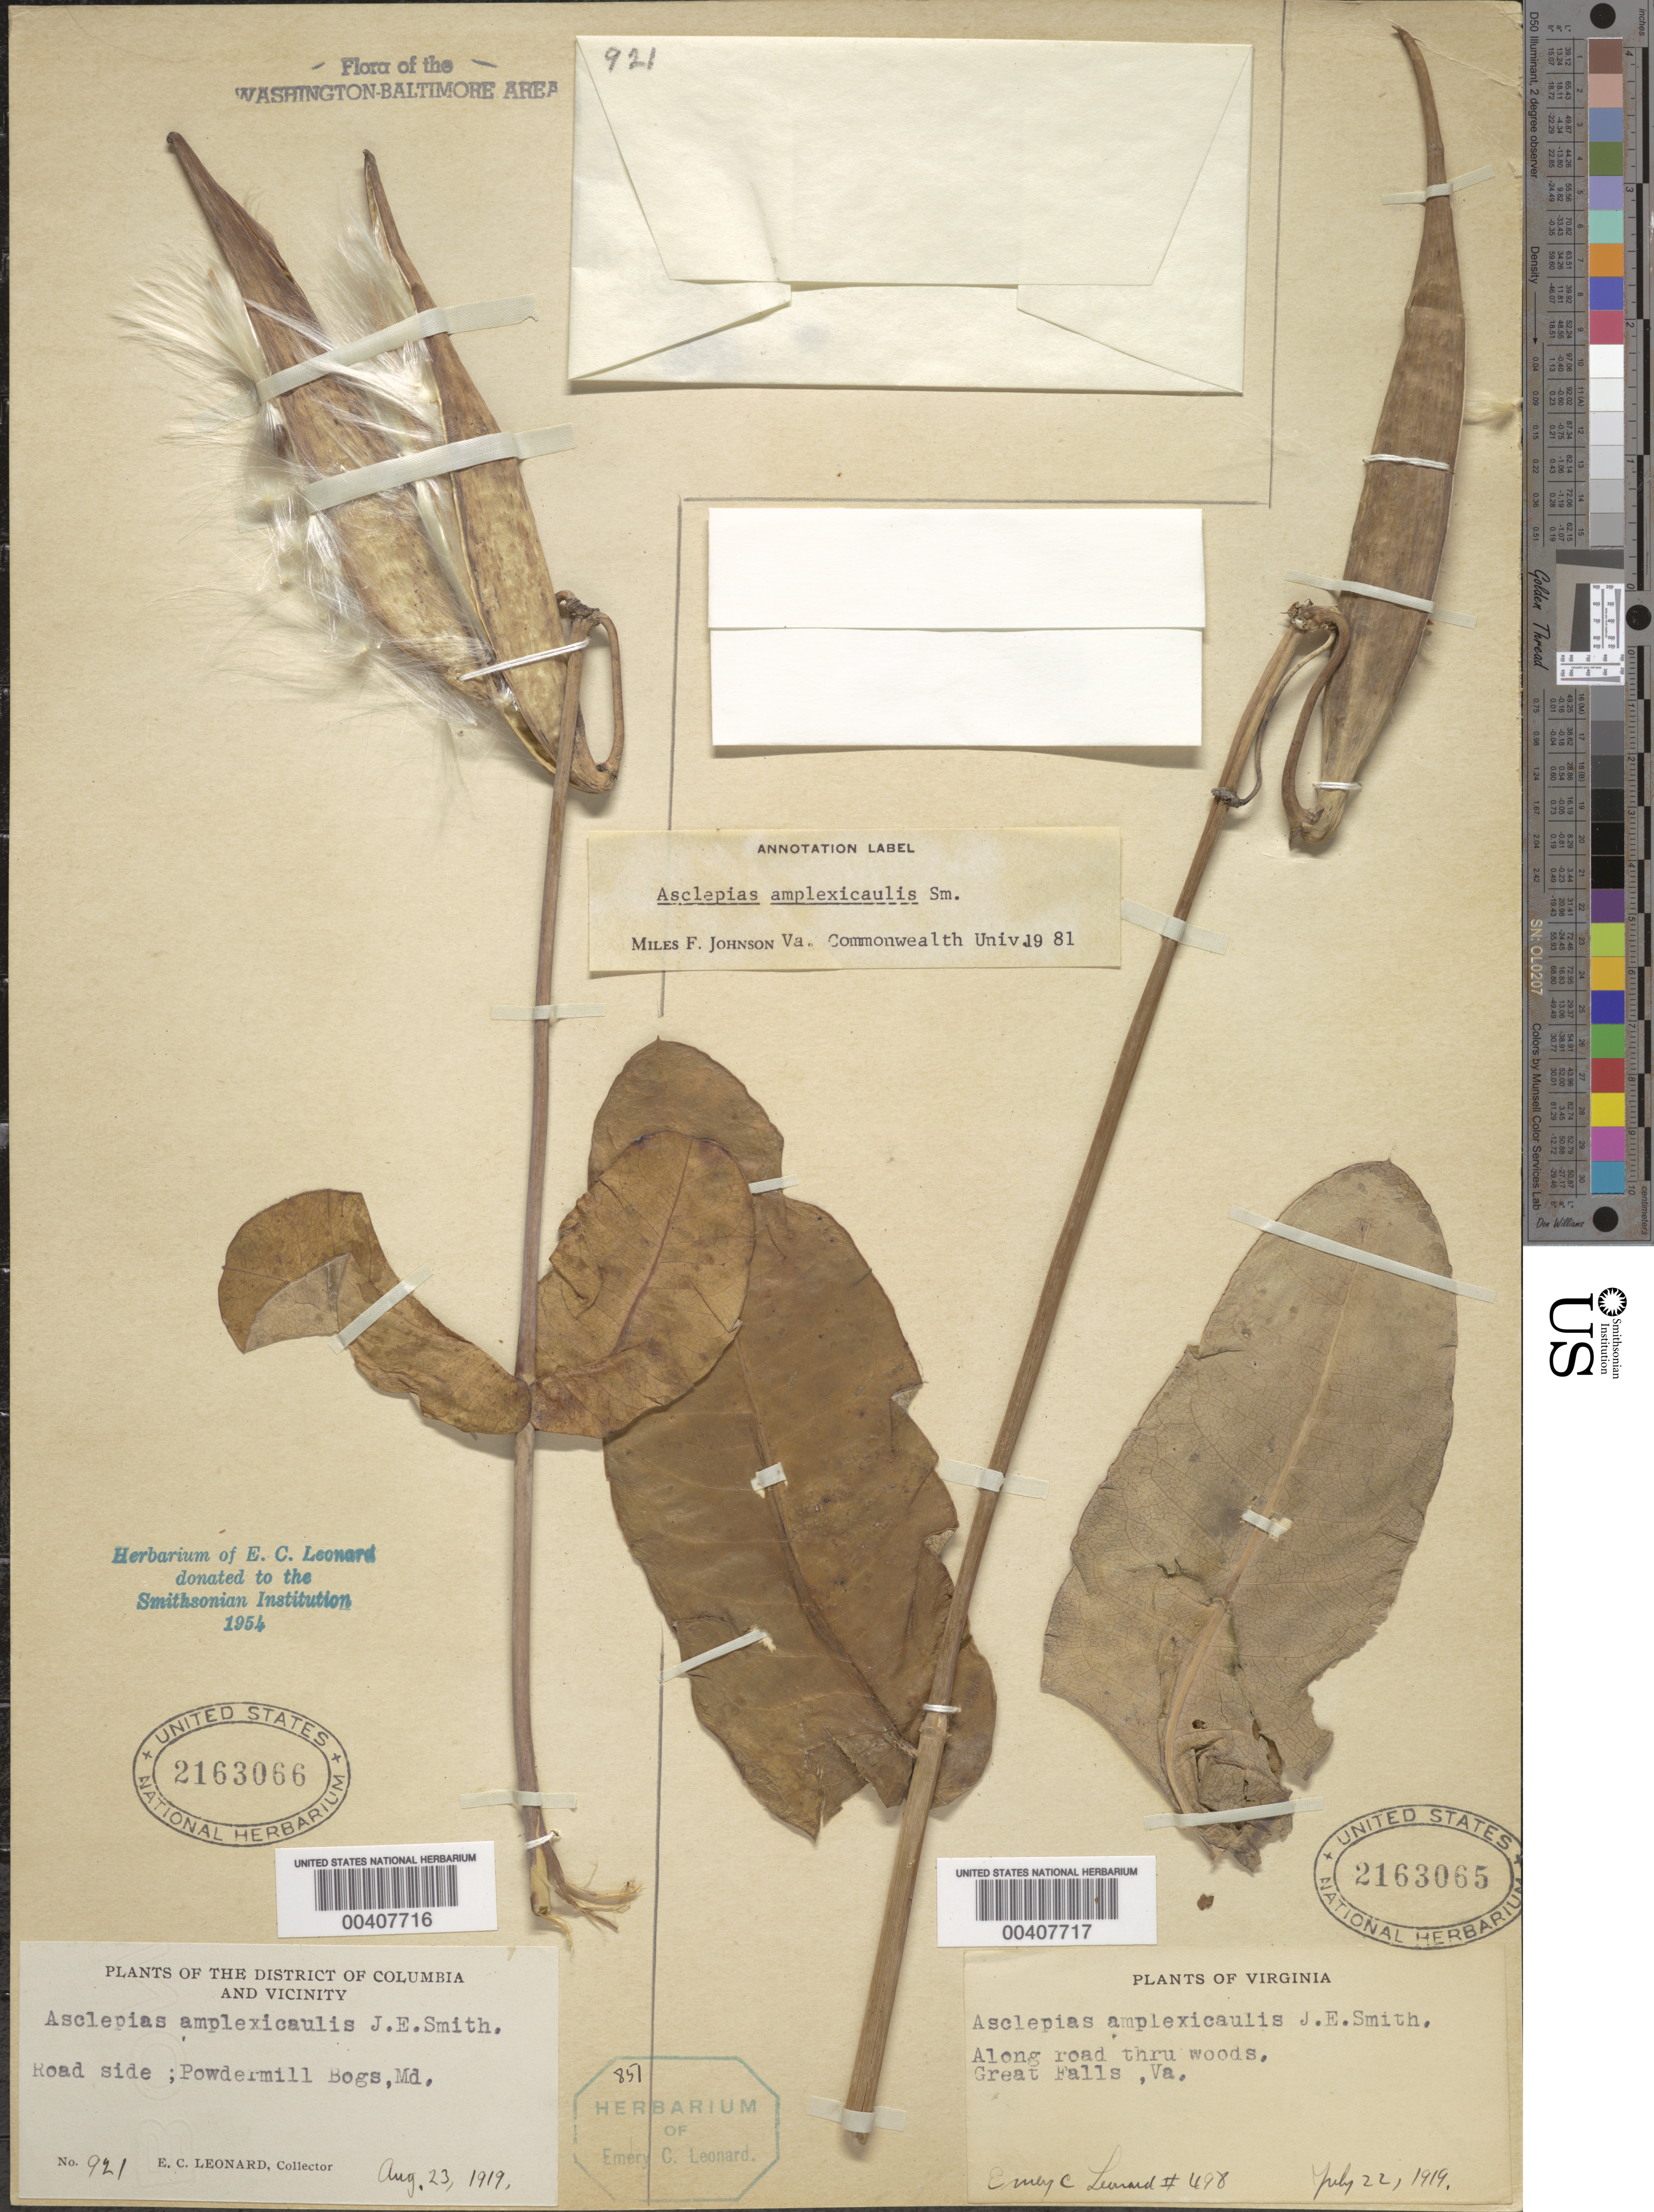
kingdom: Plantae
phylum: Tracheophyta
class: Magnoliopsida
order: Gentianales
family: Apocynaceae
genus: Asclepias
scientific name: Asclepias amplexicaulis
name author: J. Small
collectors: E. C. Leonard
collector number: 921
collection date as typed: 23 Aug 1919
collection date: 1919-08-23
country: United States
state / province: Maryland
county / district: Prince George's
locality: Powdermill Bogs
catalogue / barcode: US 2163066